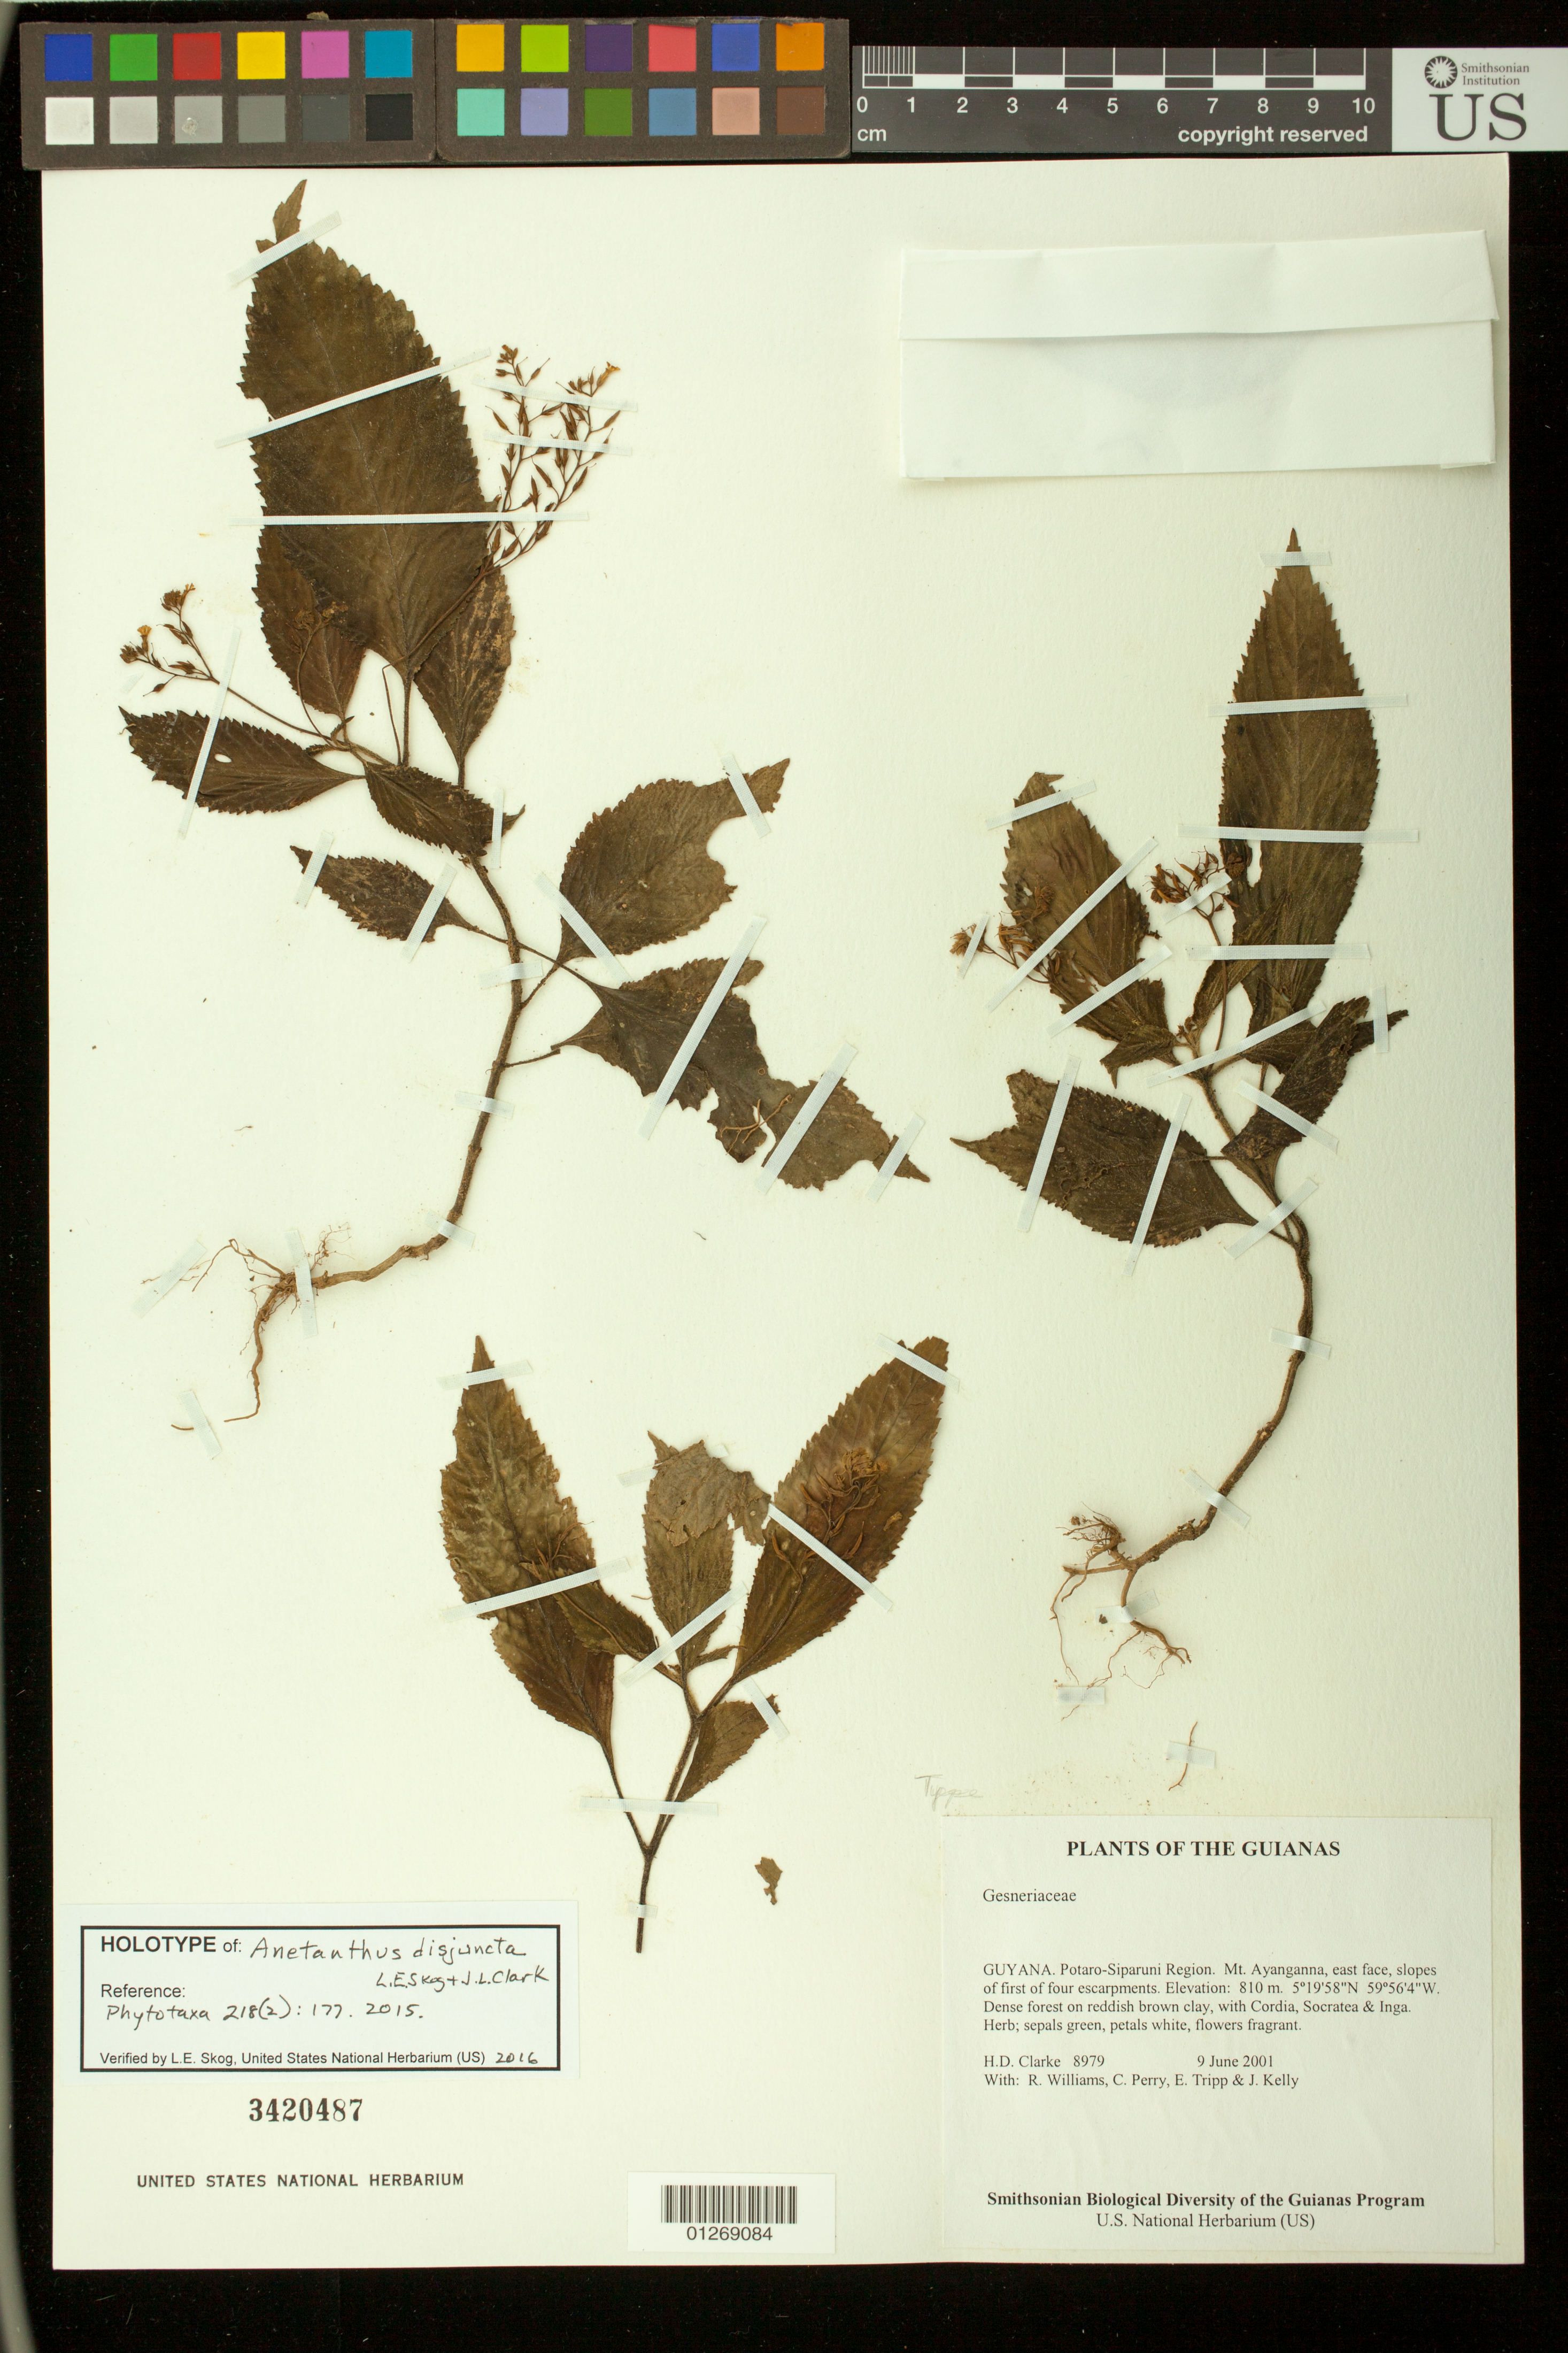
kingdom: Plantae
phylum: Tracheophyta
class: Magnoliopsida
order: Lamiales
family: Gesneriaceae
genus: Anetanthus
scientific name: Anetanthus disjuncta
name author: L.E. Skog & J.L. Clark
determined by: Skog, Laurence E.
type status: Holotype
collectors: H. D. Clarke, R. Williams, C. Perry, E. Tripp & J. Kelly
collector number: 8979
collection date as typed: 9 June 2001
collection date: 2001-06-09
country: Guyana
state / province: Potaro-Siparuni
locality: Mt. Ayanganna, east face, slopes of first of four escarpments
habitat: Dense forest on reddish brown clay, with Cordia, Socratea & Inga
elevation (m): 810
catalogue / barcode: US 3420487